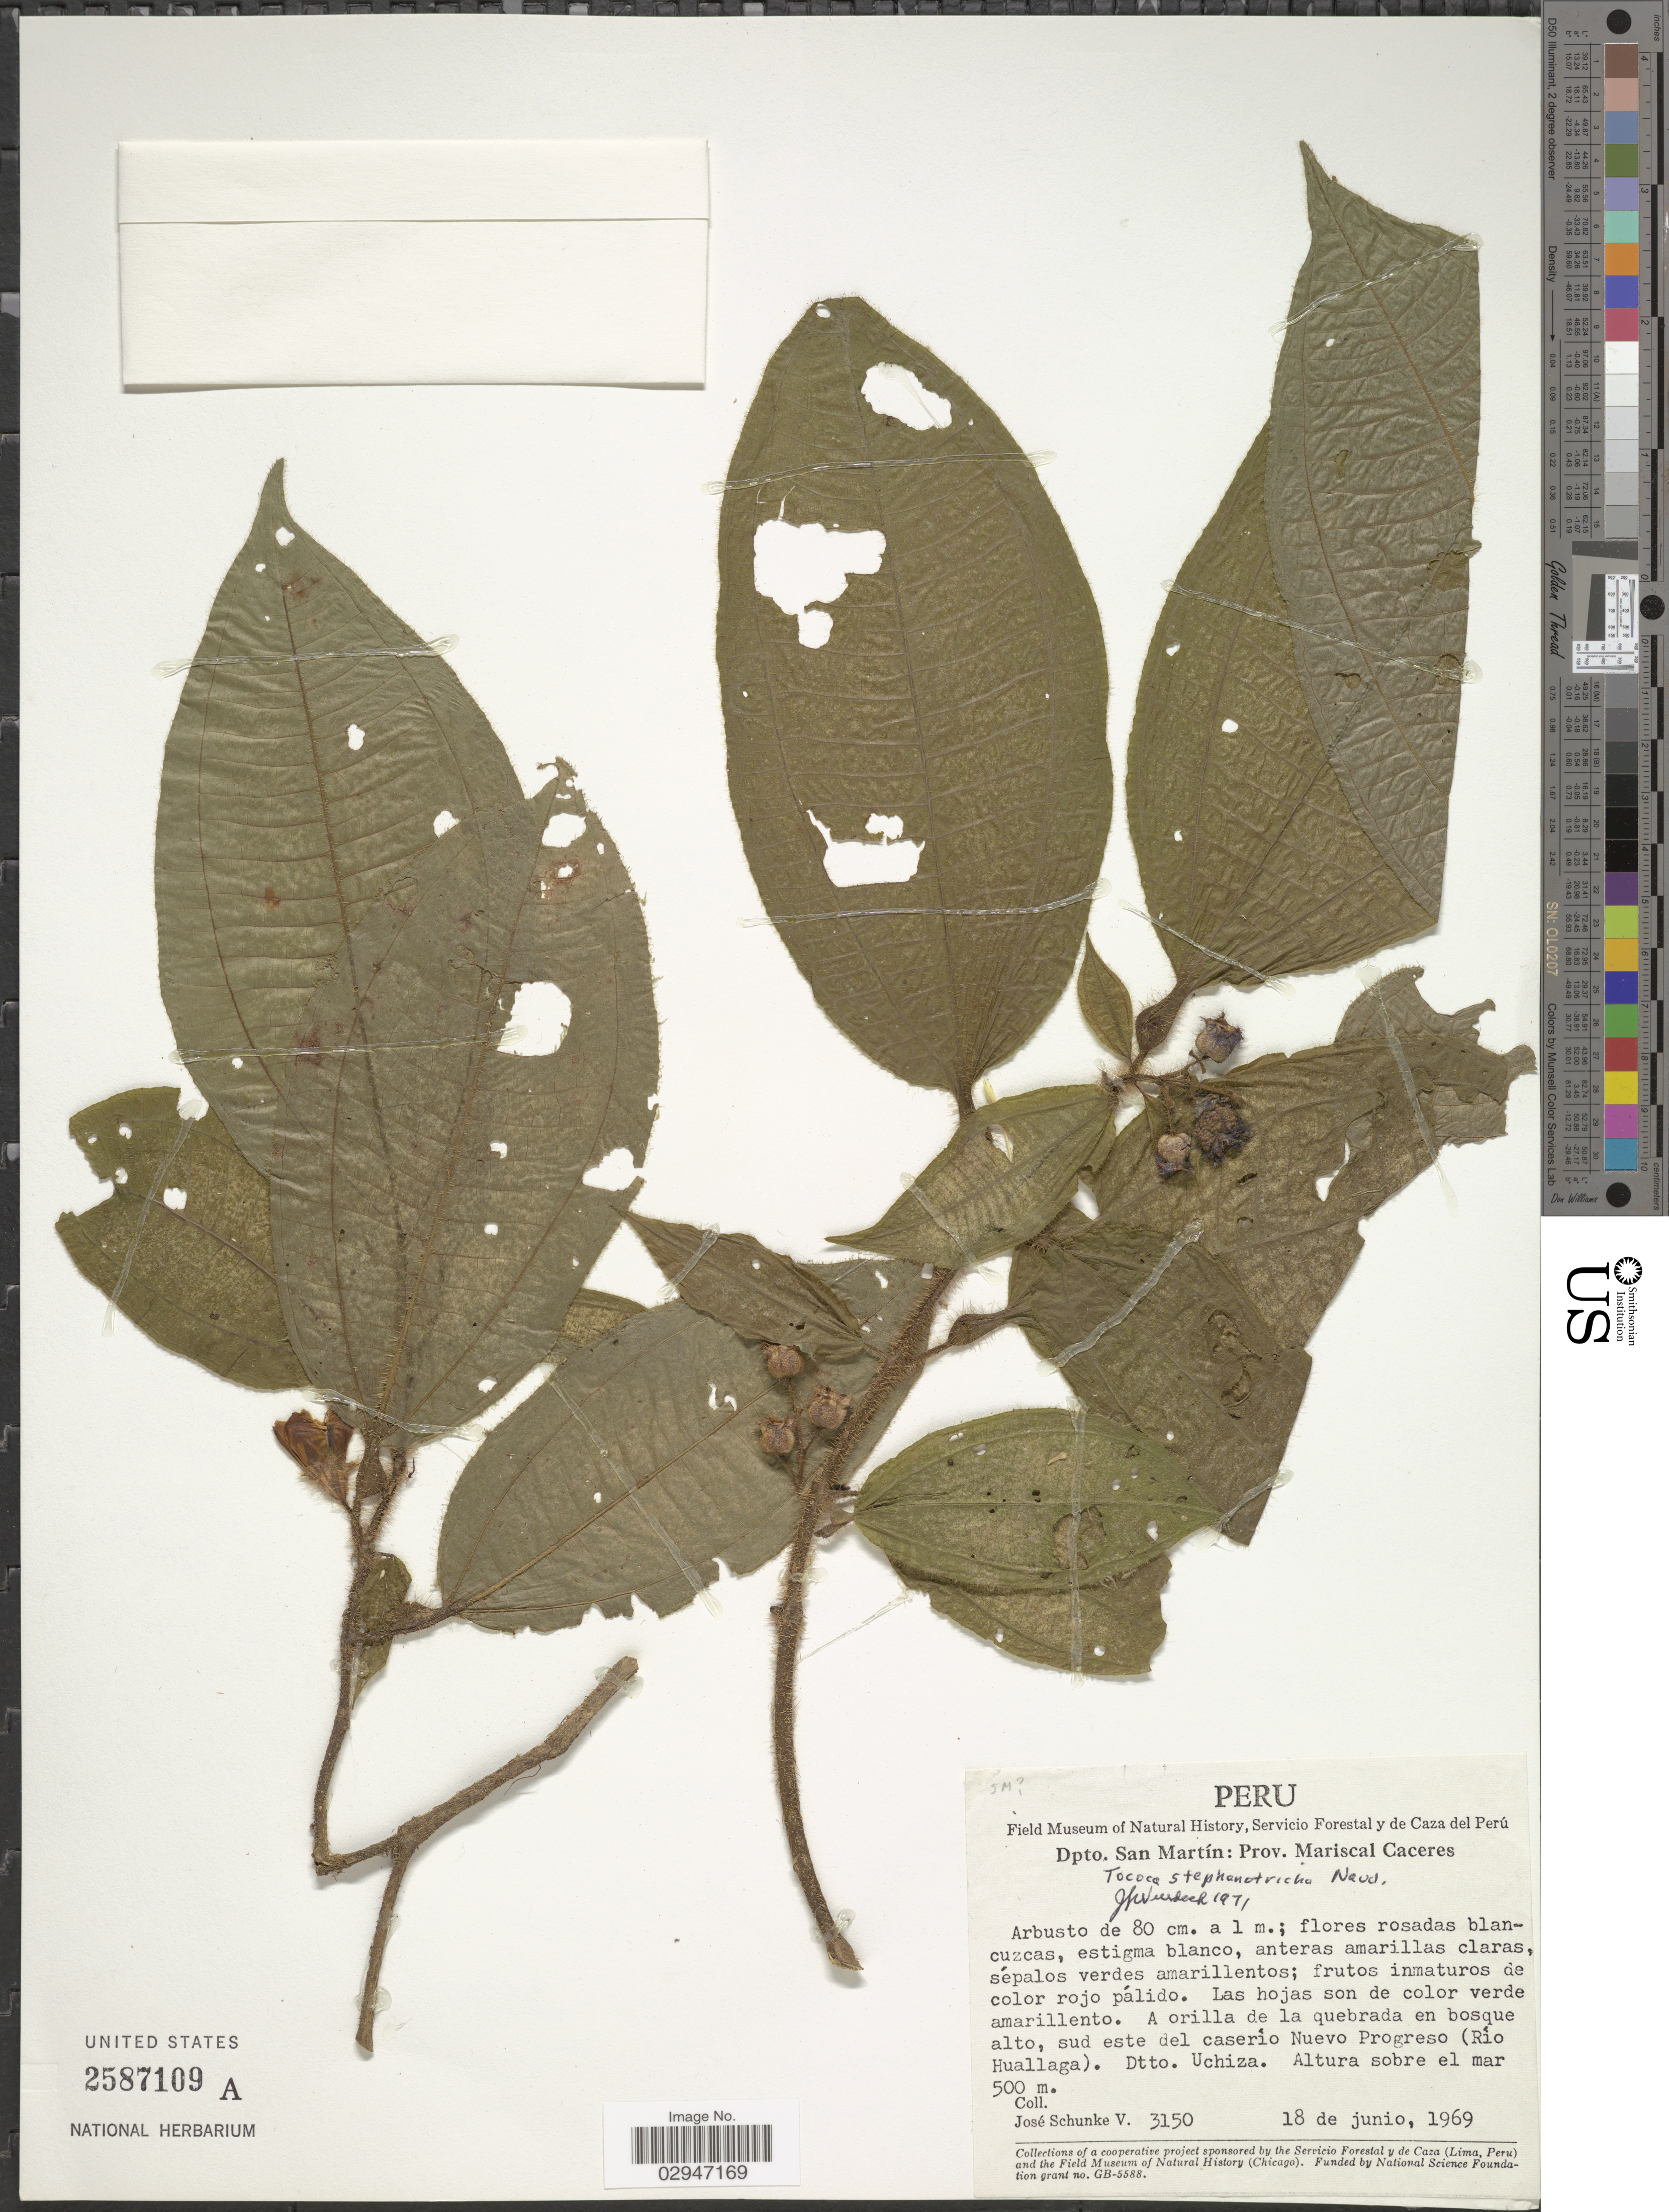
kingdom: Plantae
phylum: Tracheophyta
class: Magnoliopsida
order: Myrtales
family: Melastomataceae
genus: Tococa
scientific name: Tococa stephanotricha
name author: Naudin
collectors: J. Schunke Vigo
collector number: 3150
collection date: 1969-06-18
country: Peru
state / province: San Martín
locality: Dpto. San Martín: Prov. Mariscal Caceres. Sud este del caserío Nuevo Progreso (Río Huallaga). Dtto. Uchiza.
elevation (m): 500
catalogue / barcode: US 2587109A